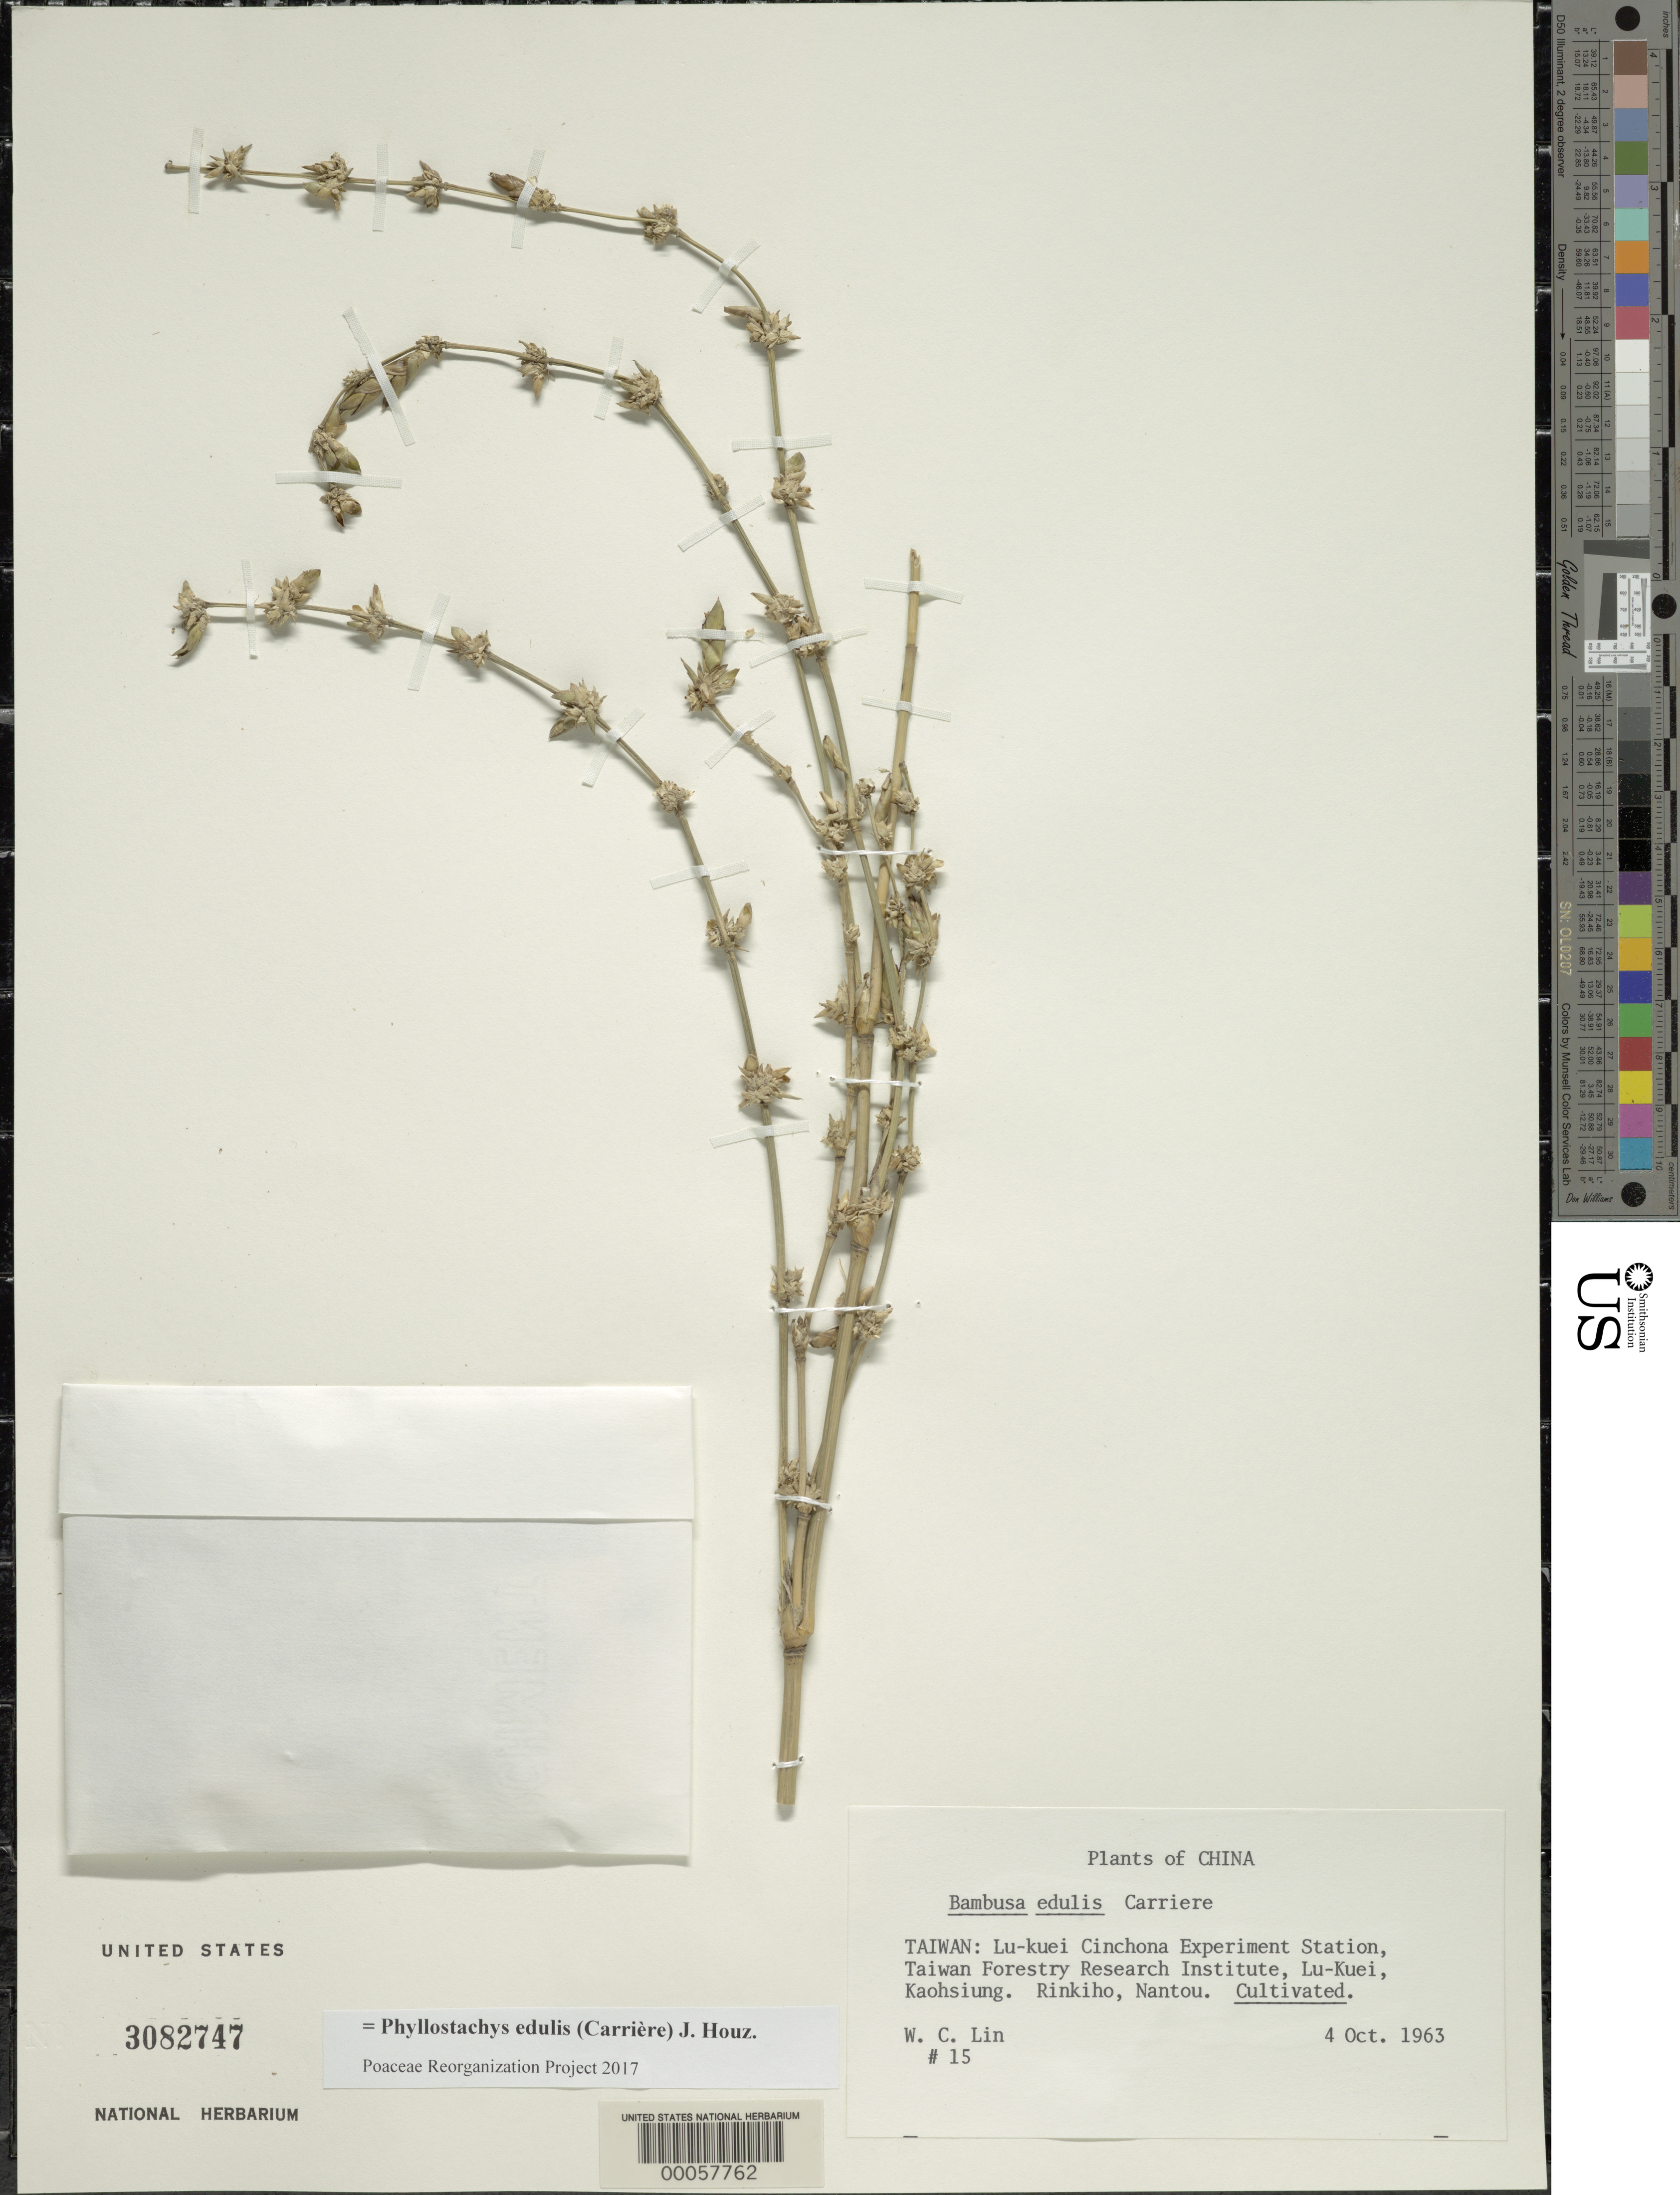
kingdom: Plantae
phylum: Tracheophyta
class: Liliopsida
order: Poales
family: Poaceae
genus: Phyllostachys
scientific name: Phyllostachys edulis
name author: (Carrière) J. Houz.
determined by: Poaceae Reorganization Project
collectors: W. Lin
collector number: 15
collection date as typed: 04 Oct 1963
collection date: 1963-10-04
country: Taiwan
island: Taiwan [Formosa]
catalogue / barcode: US 3082747